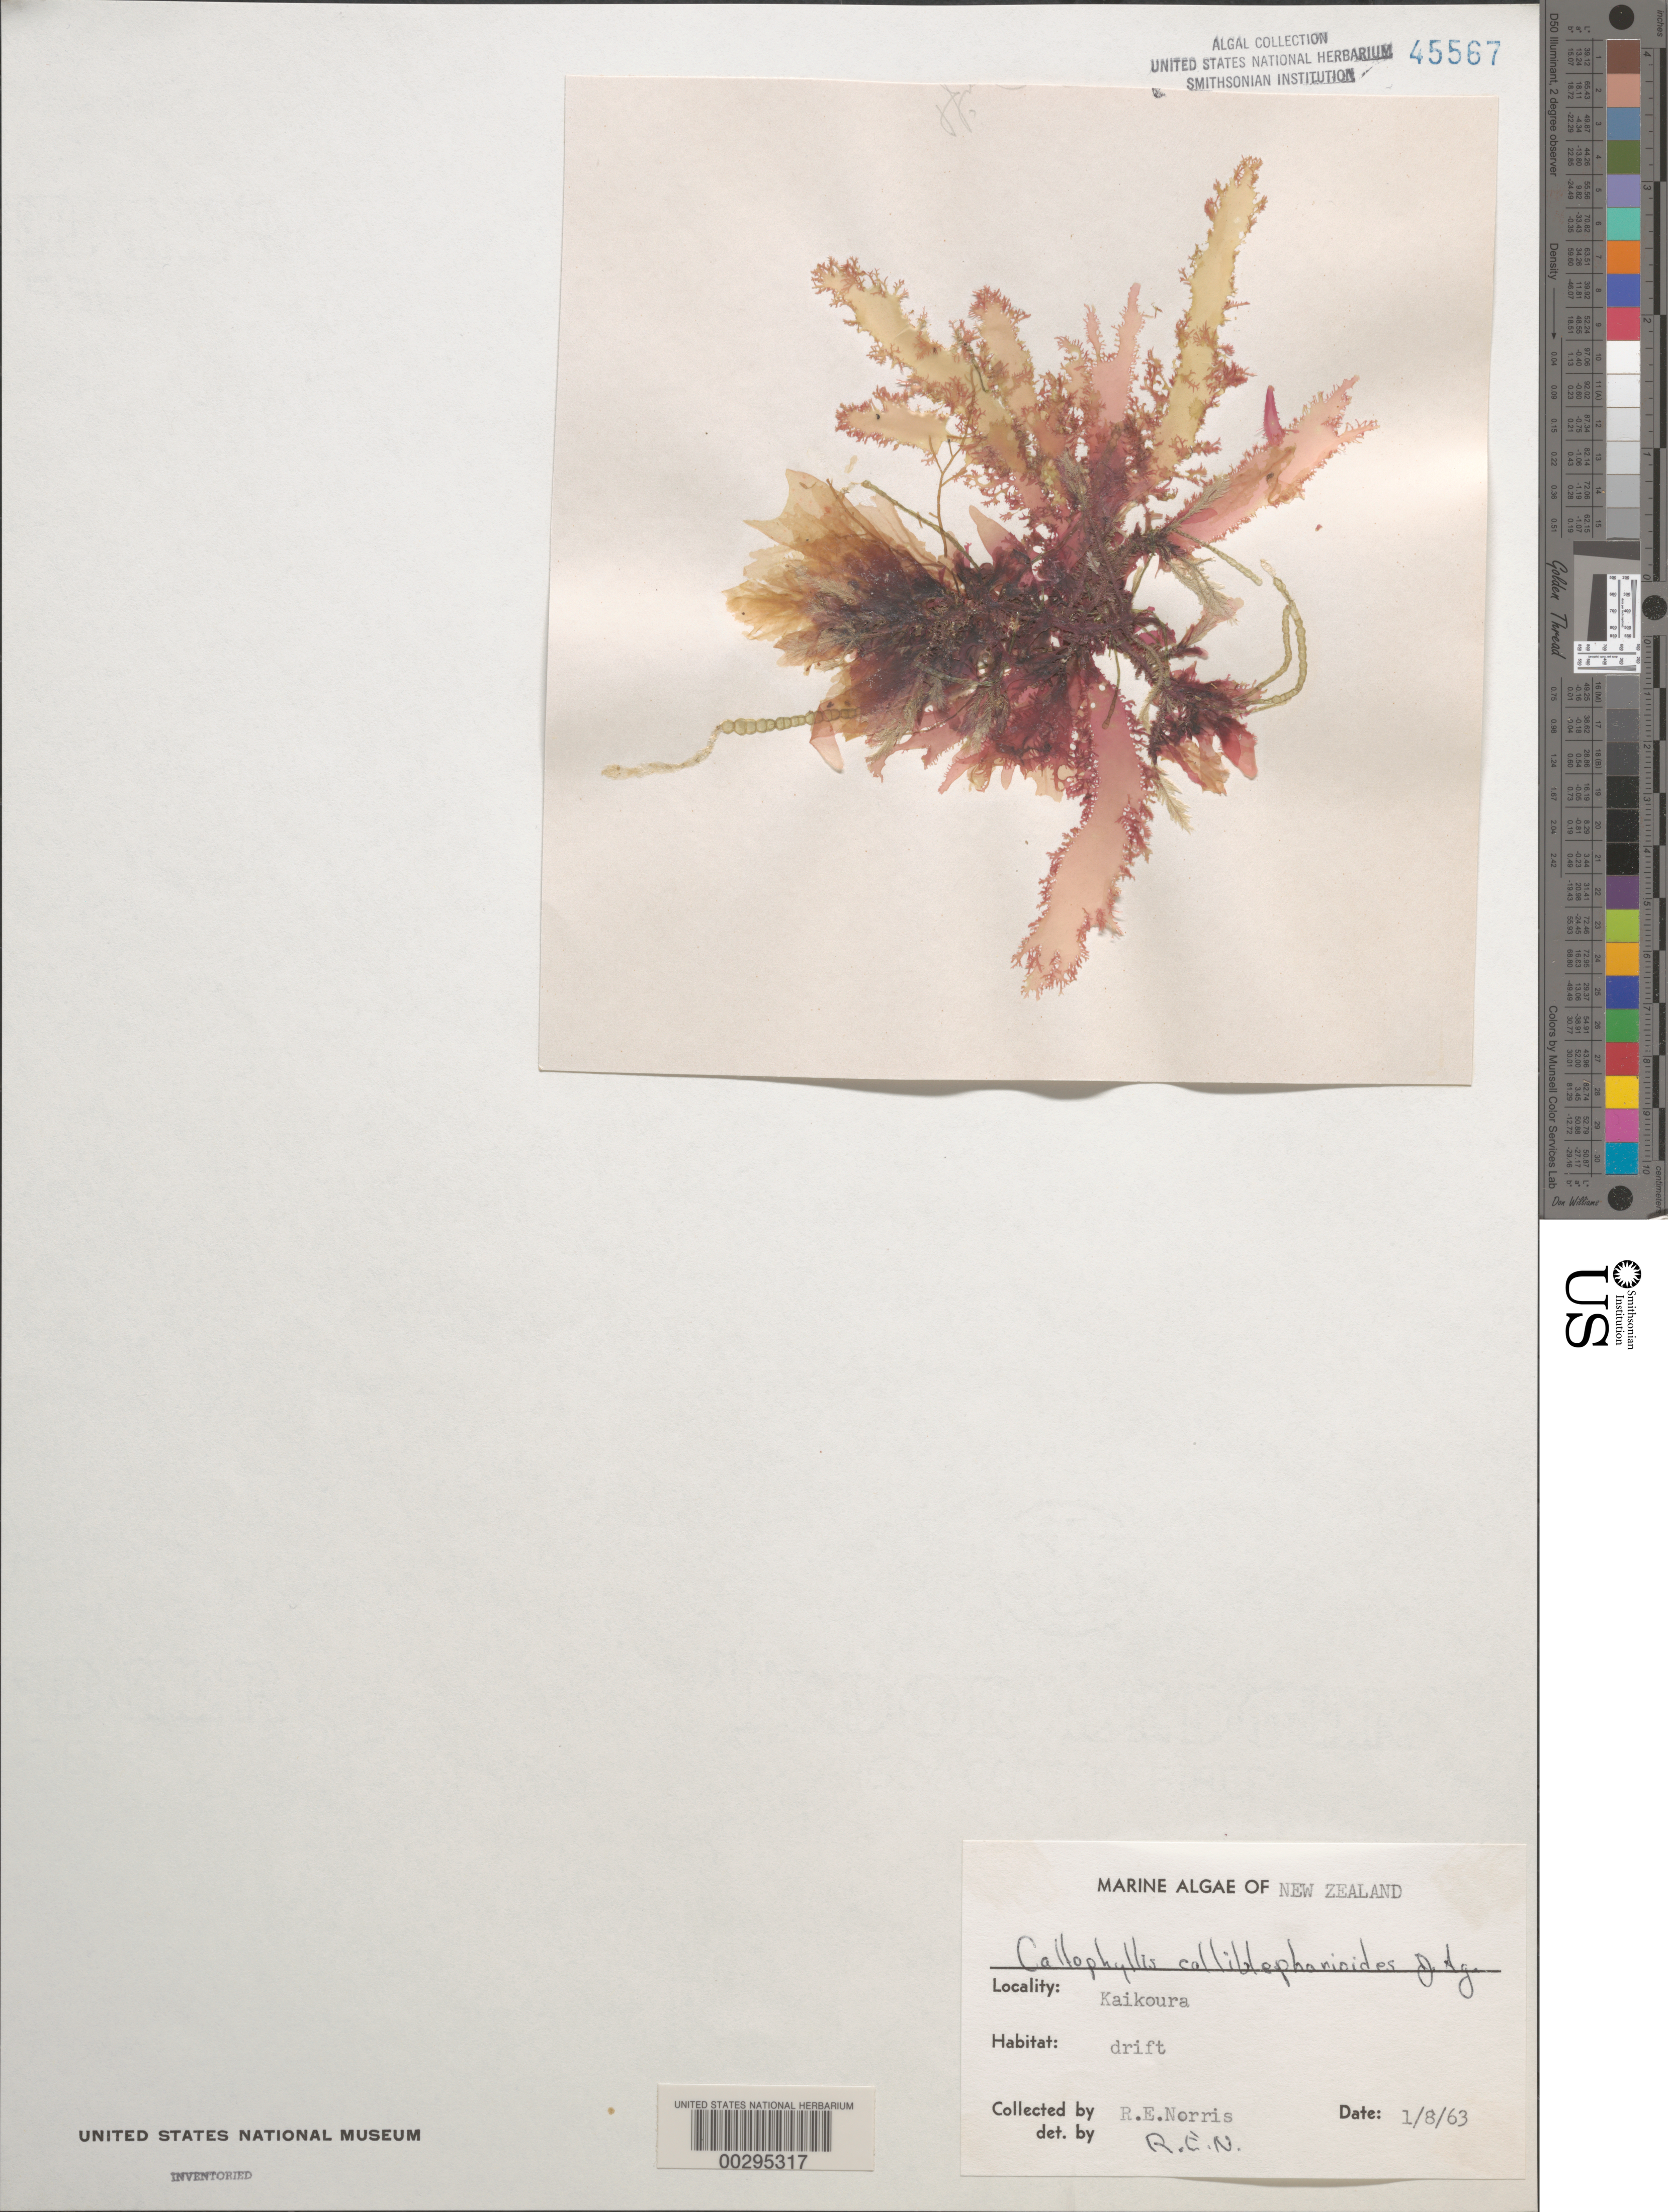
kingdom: Plantae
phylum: Rhodophyta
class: Florideophyceae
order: Gigartinales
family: Kallymeniaceae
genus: Blastophyllis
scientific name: Blastophyllis calliblepharoides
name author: (J. Agardh) D'Archino & W.A. Nelson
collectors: R. E. Norris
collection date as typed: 08 Jan 1963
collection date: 1963-01-08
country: New Zealand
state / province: Canterbury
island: South Island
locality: Kaikoura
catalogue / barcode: US 45567